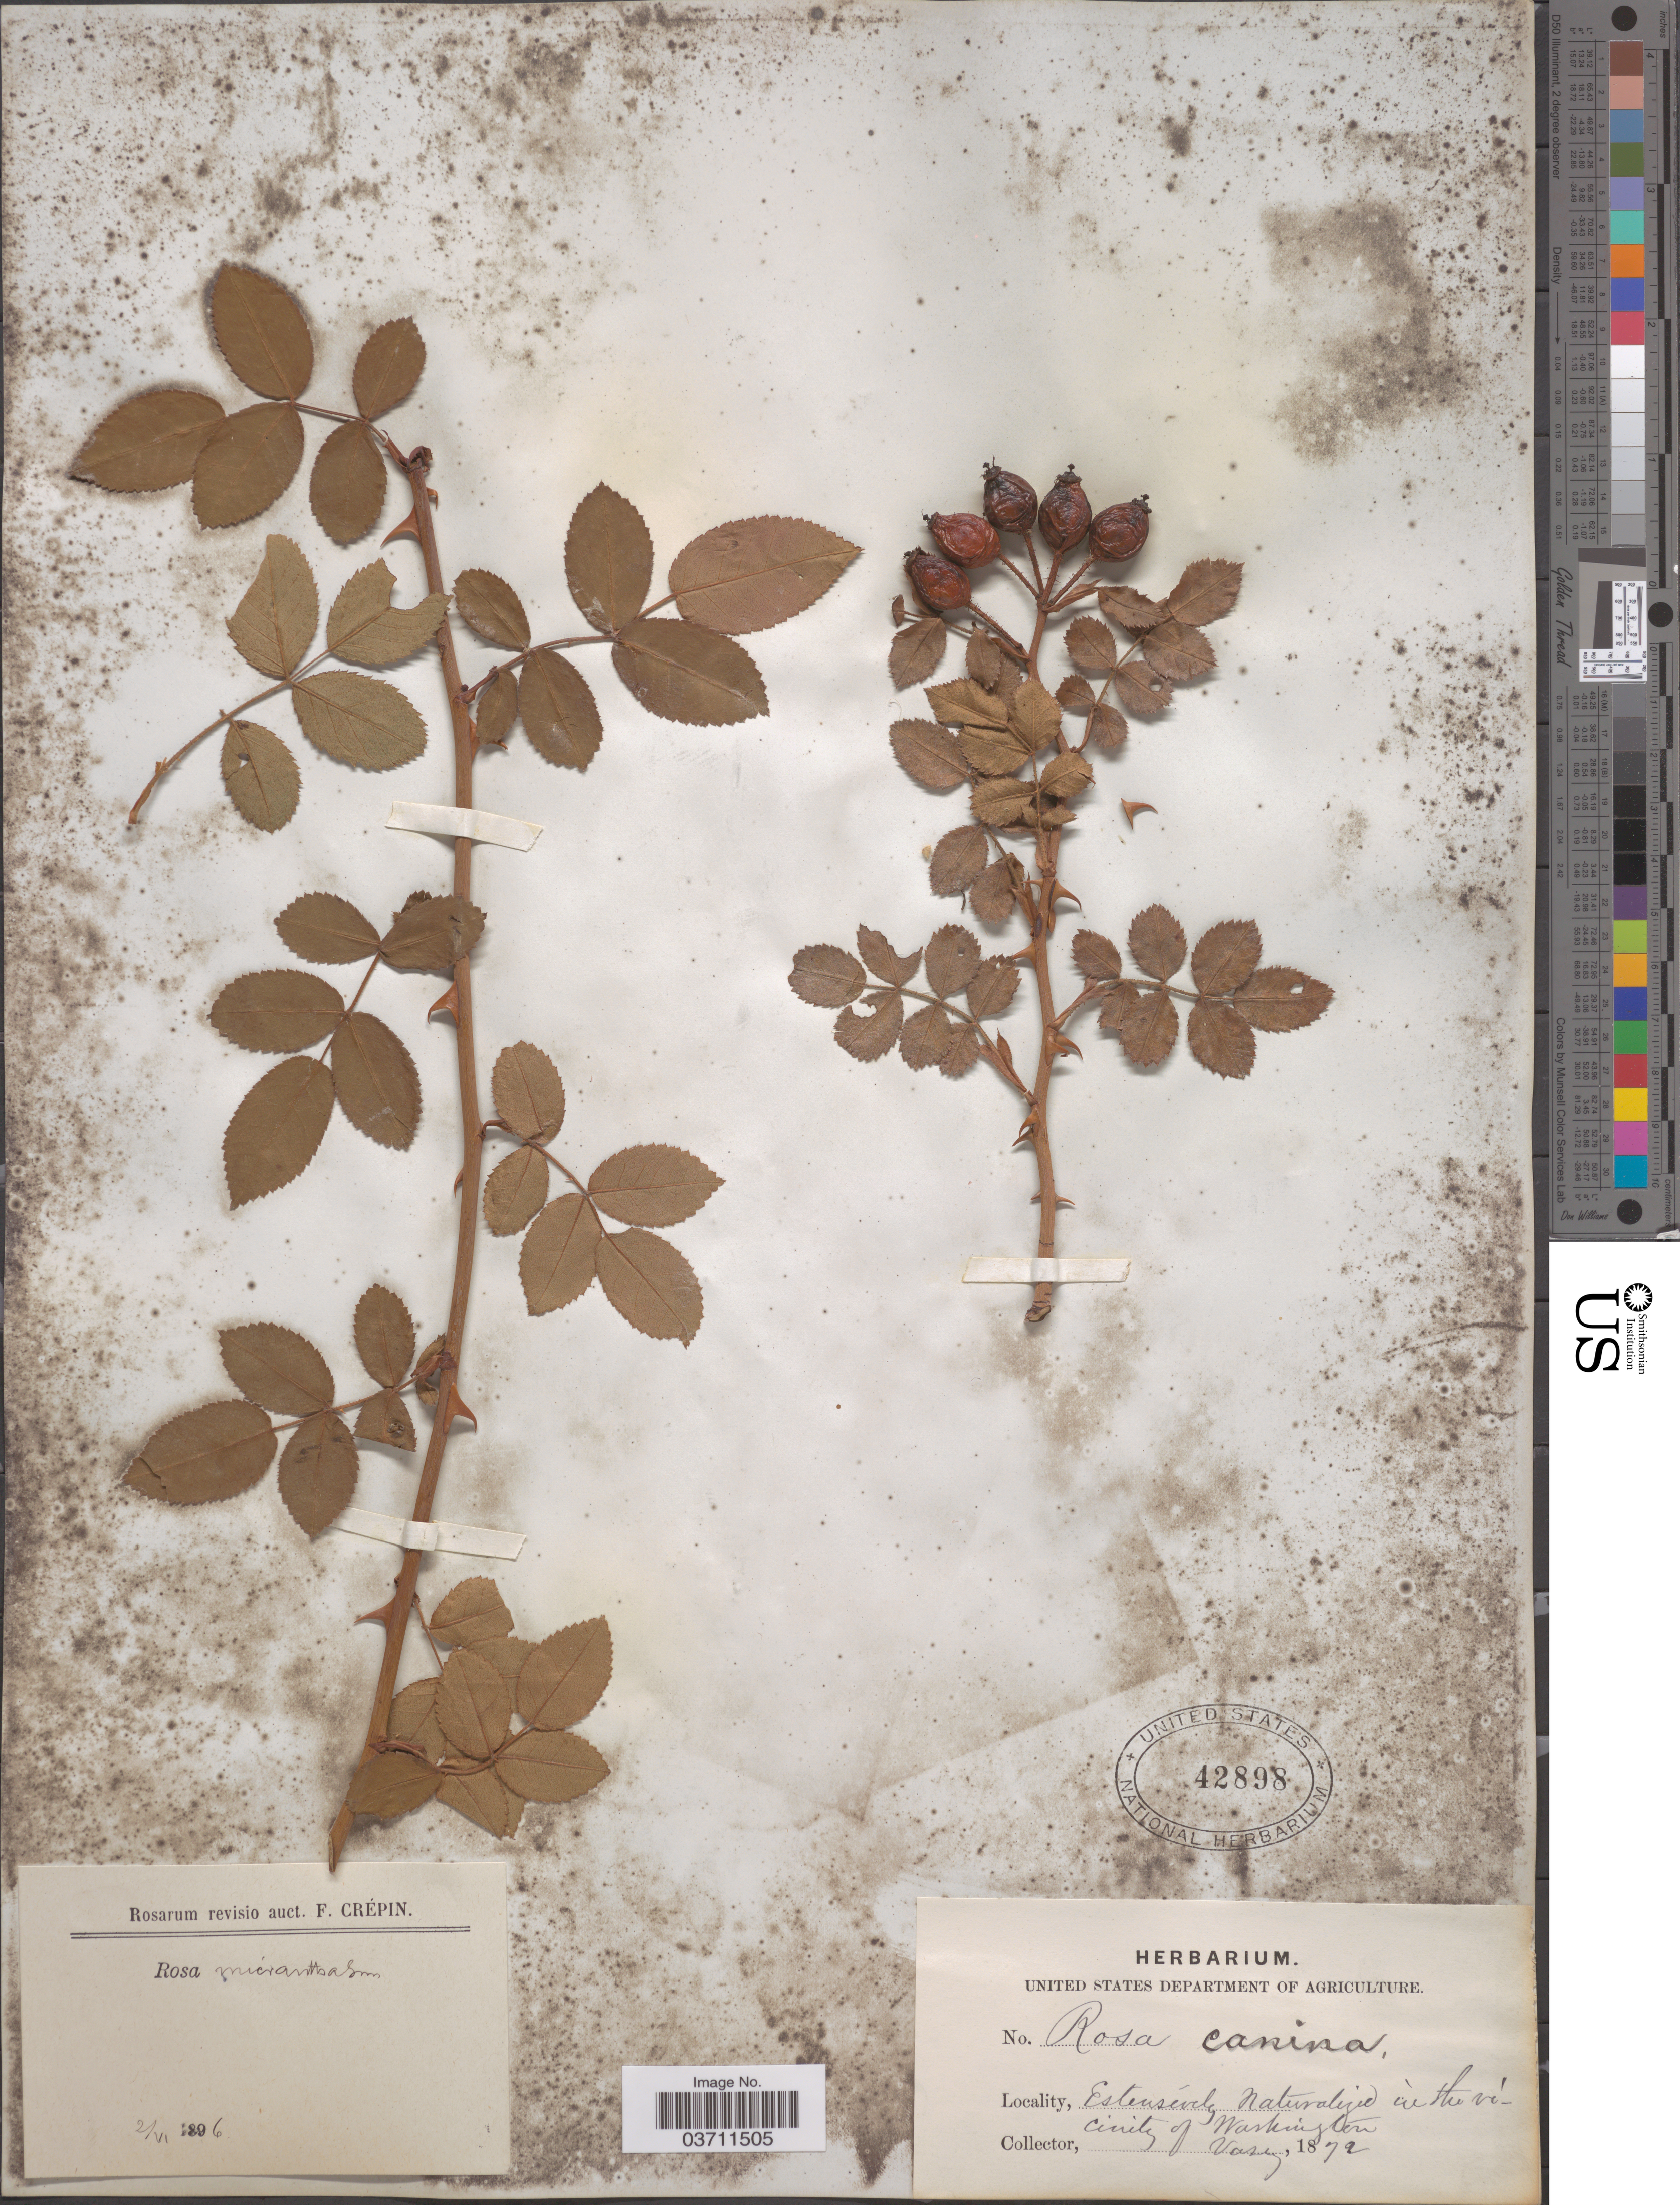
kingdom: Plantae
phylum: Tracheophyta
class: Magnoliopsida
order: Rosales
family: Rosaceae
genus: Rosa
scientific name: Rosa micrantha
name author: Borrer ex Small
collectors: Vasey, --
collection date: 1872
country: United States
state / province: District of Columbia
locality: In the vicinity of Washington.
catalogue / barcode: US 42898